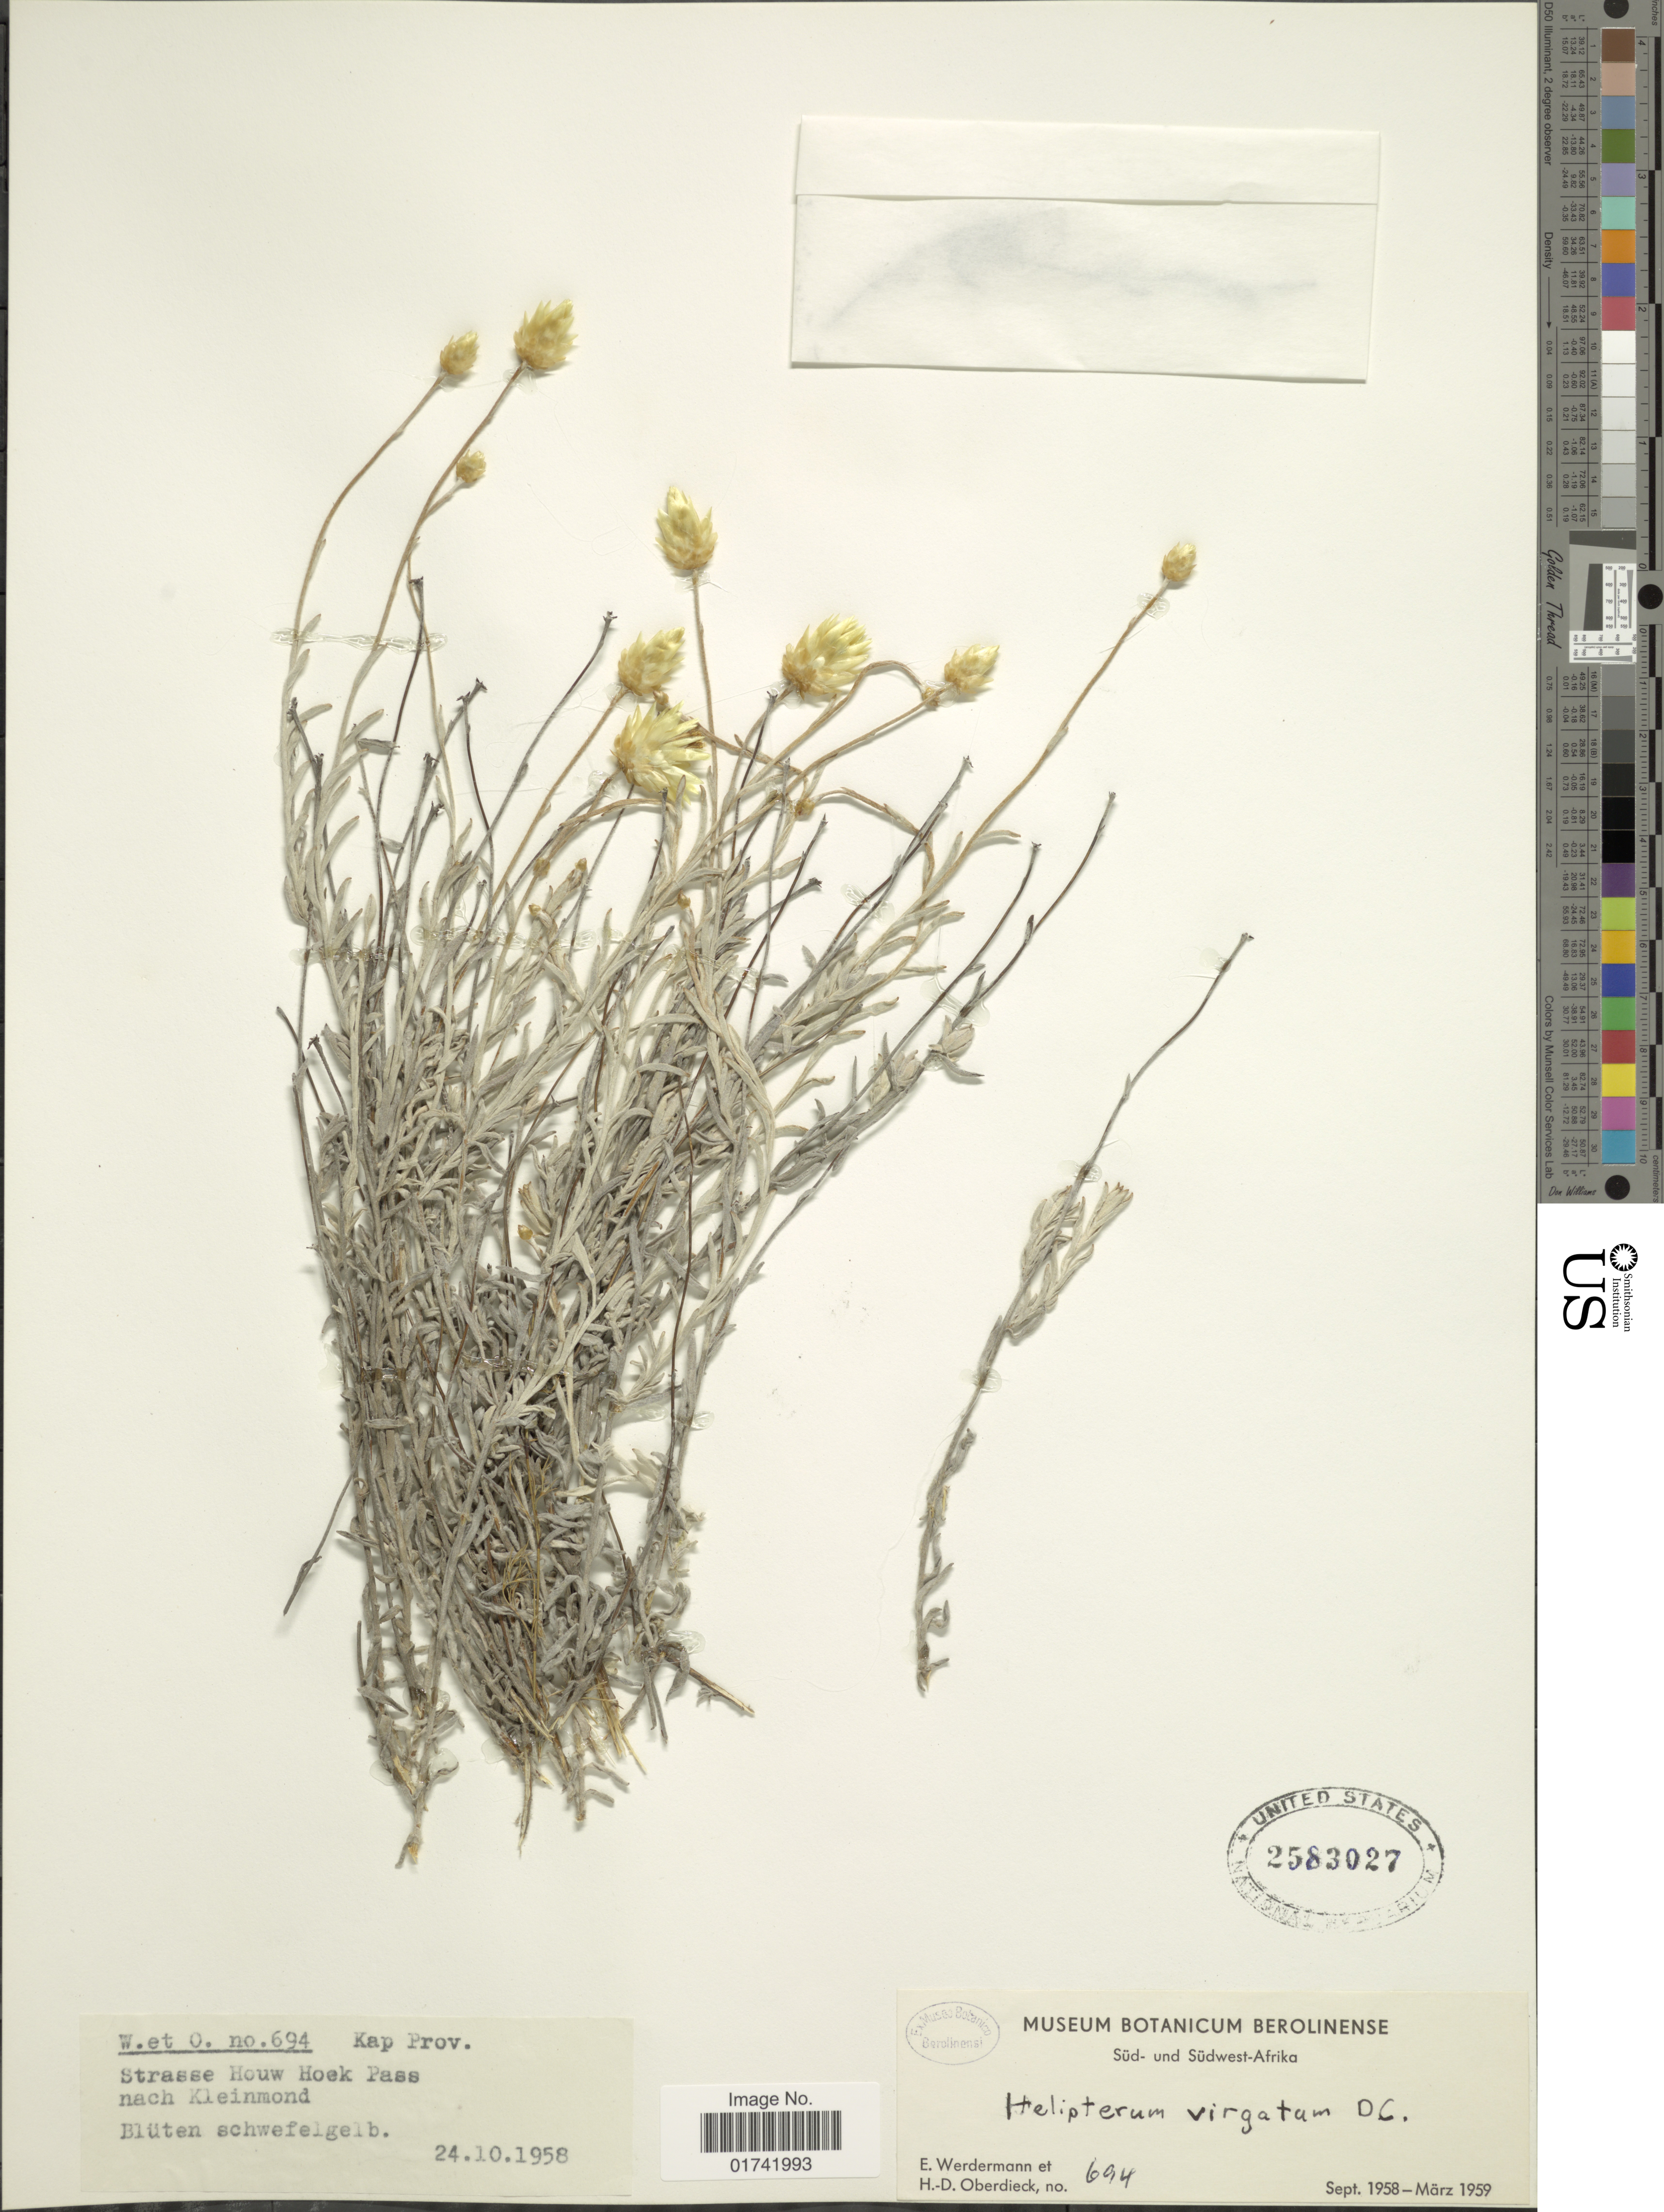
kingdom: Plantae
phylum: Tracheophyta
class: Magnoliopsida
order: Asterales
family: Asteraceae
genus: Helipterum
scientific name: Helipterum virgatum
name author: DC.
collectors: E. Werdermann & H. Oberdieck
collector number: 694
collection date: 1958-10-24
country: South Africa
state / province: Western Cape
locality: Kap Prov. Strasse Houw Hoek Pass nach Kleinmond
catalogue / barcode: US 2583027